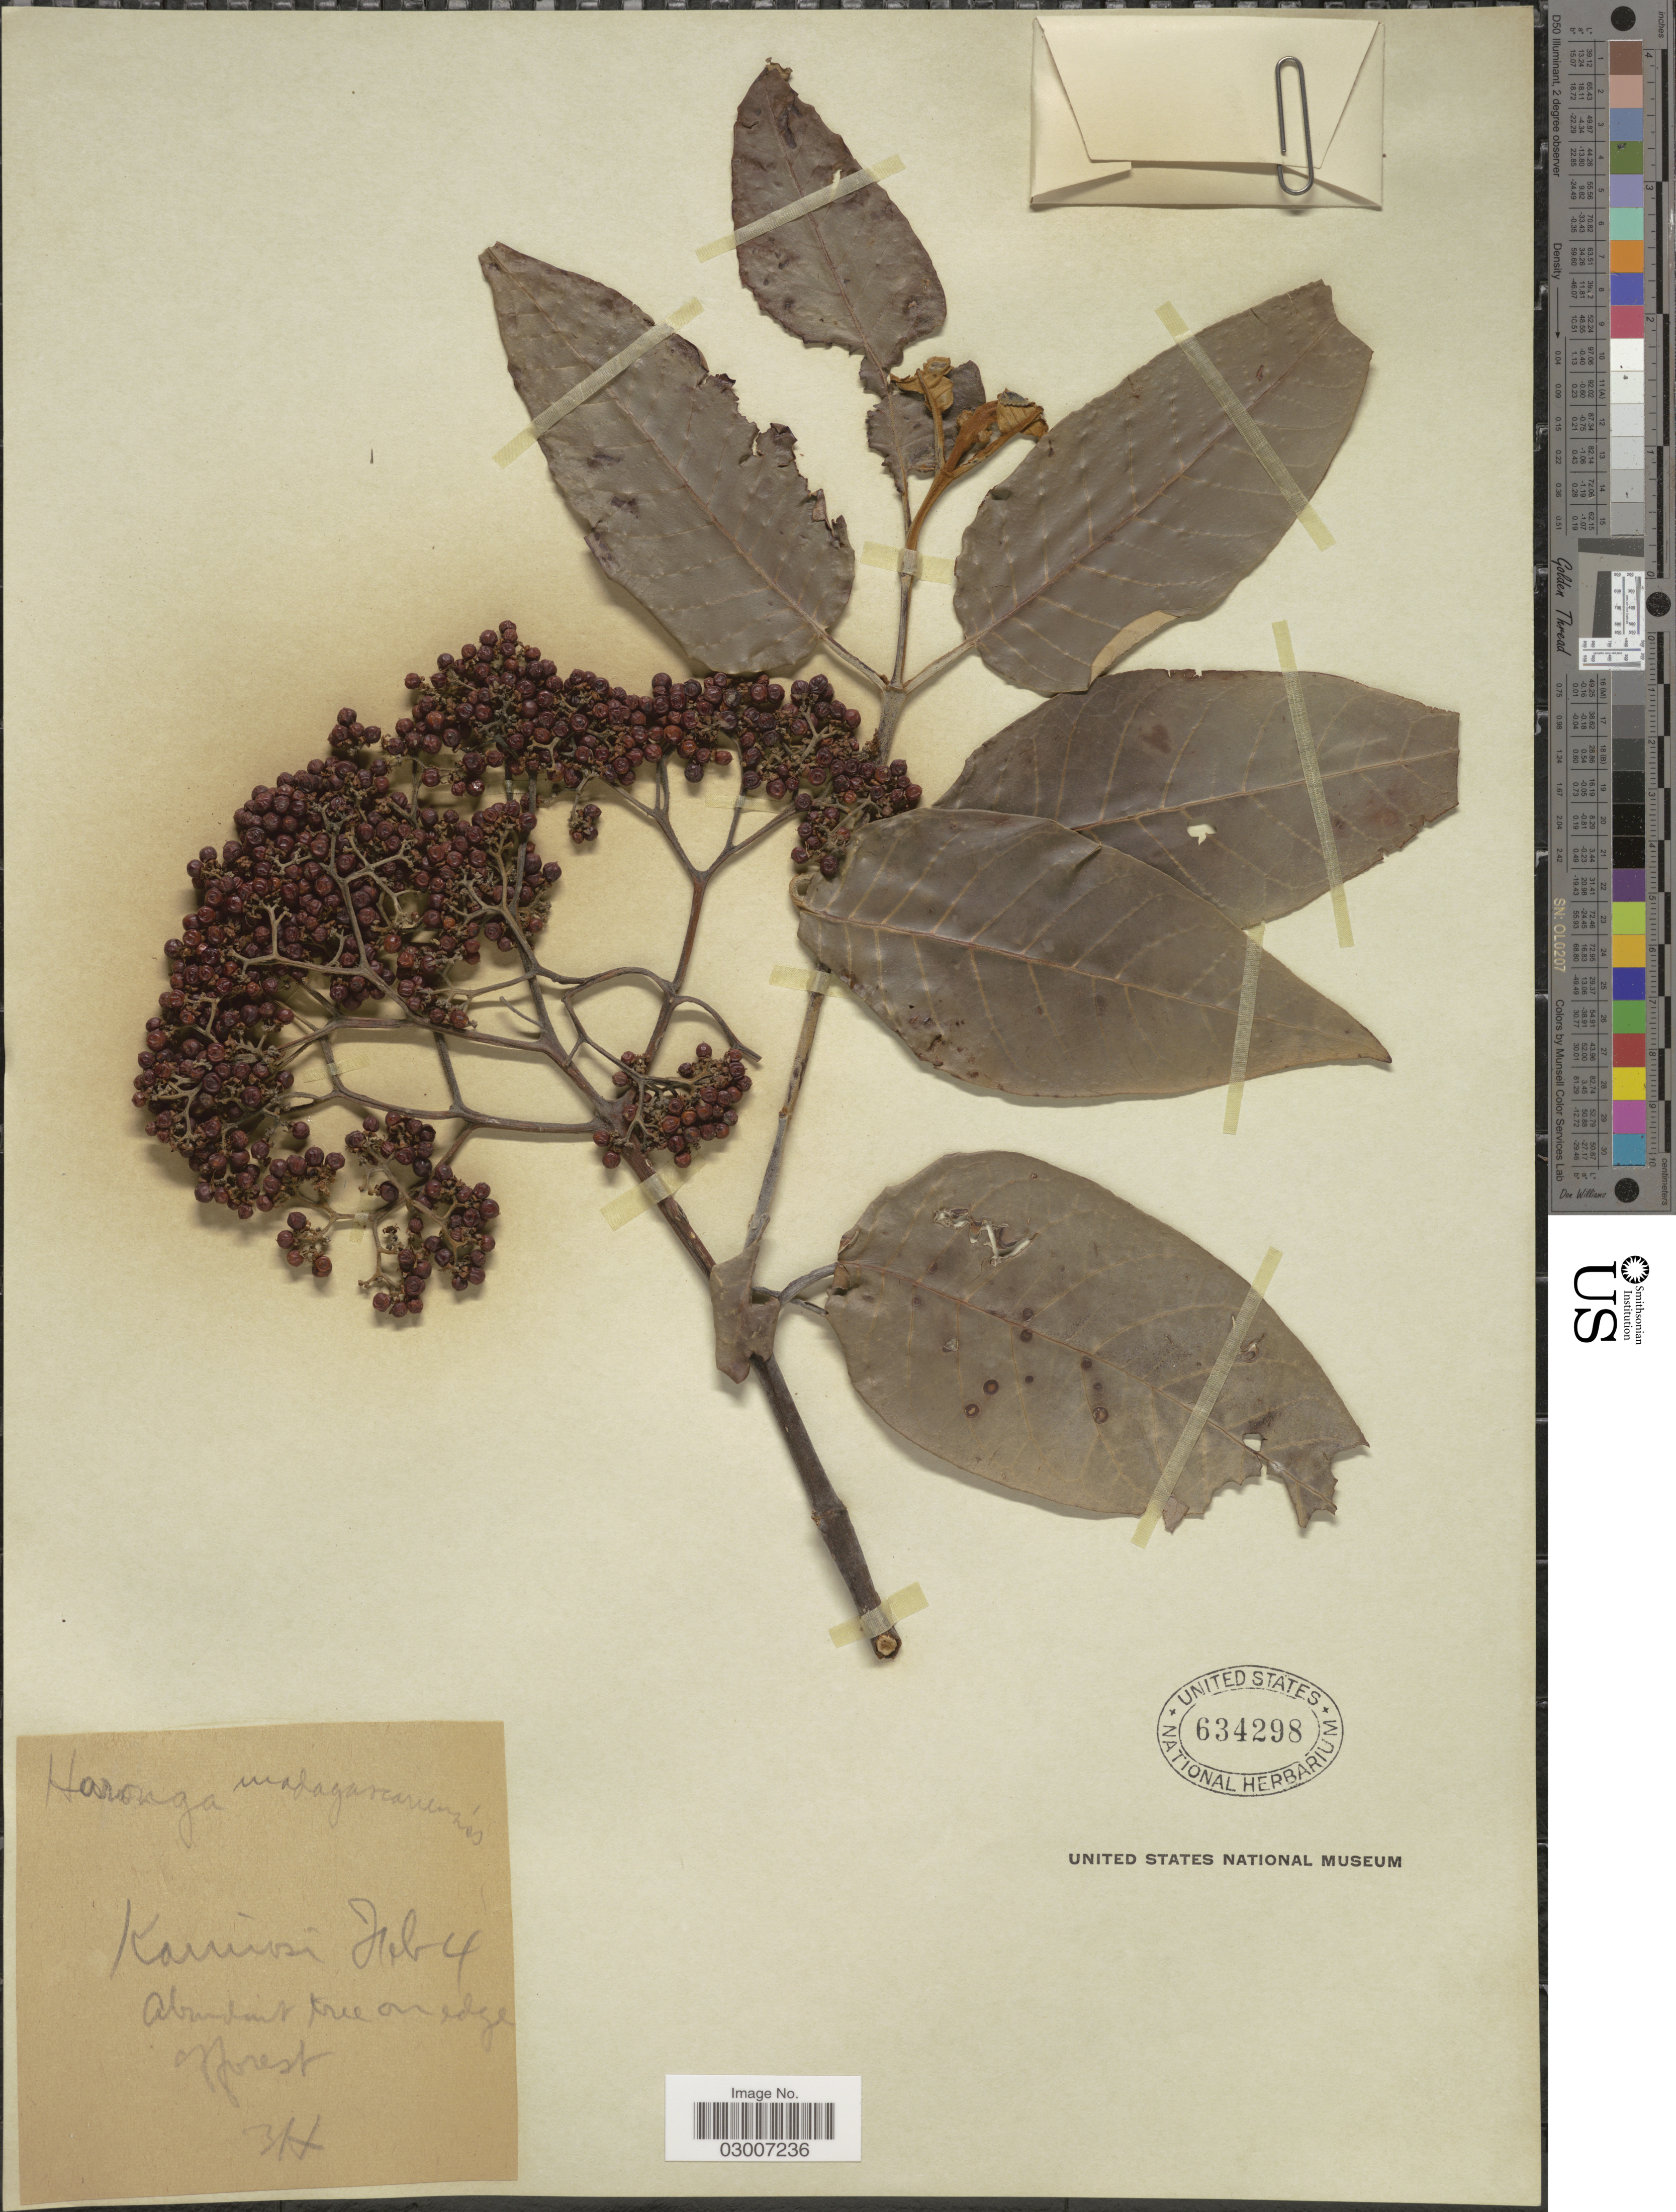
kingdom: Plantae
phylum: Tracheophyta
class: Magnoliopsida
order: Malpighiales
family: Hypericaceae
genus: Harungana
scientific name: Harungana madagascariensis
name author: Lam. ex Poir.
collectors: B. H.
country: Kenya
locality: Kaimiosi.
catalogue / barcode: US 634298